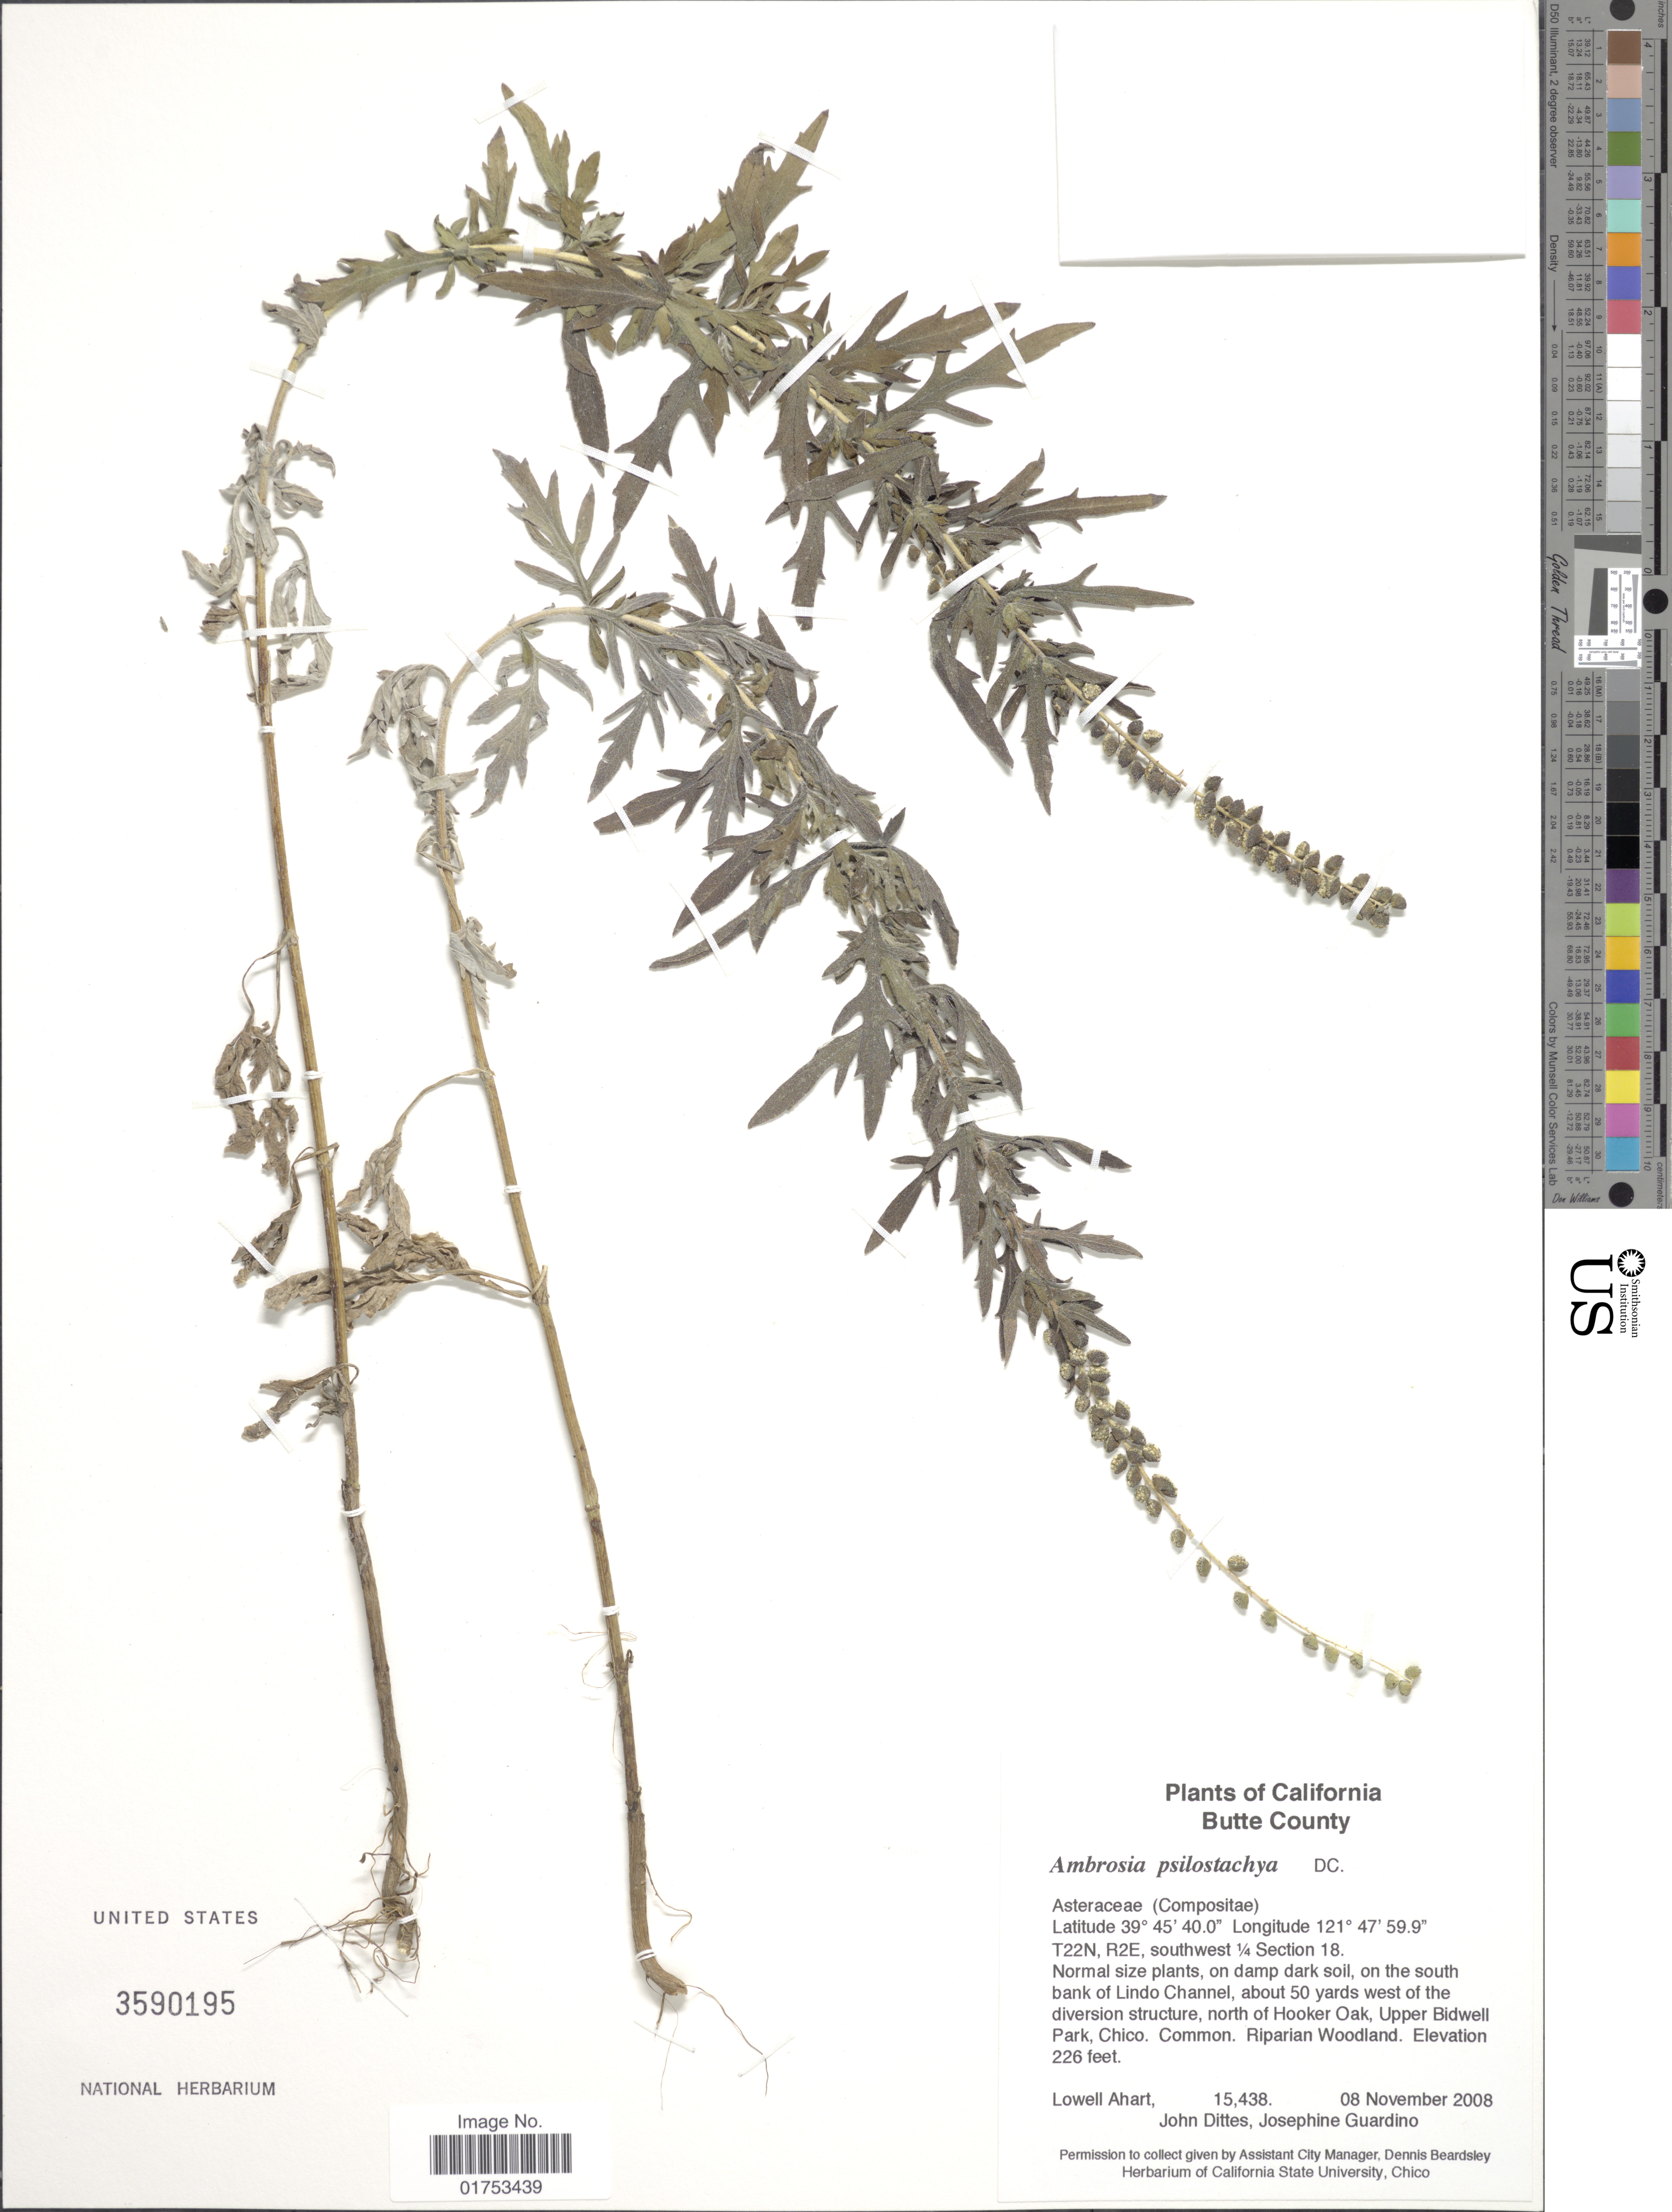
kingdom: Plantae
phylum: Tracheophyta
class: Magnoliopsida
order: Asterales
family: Asteraceae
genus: Ambrosia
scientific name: Ambrosia coronopifolia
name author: DC.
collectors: L. Ahart, J. Dittes & J. Guardino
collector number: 15438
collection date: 2008-11-08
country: United States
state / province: California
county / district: Butte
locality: Butte County, T22N, R2E, southwest 1/4 Section 18, on the south bank of Lindo Channel, about 50 yards west of the diversion structure, north of Hooker Oak, Upper Bidwell Park, Chico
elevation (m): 69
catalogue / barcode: US 3590195